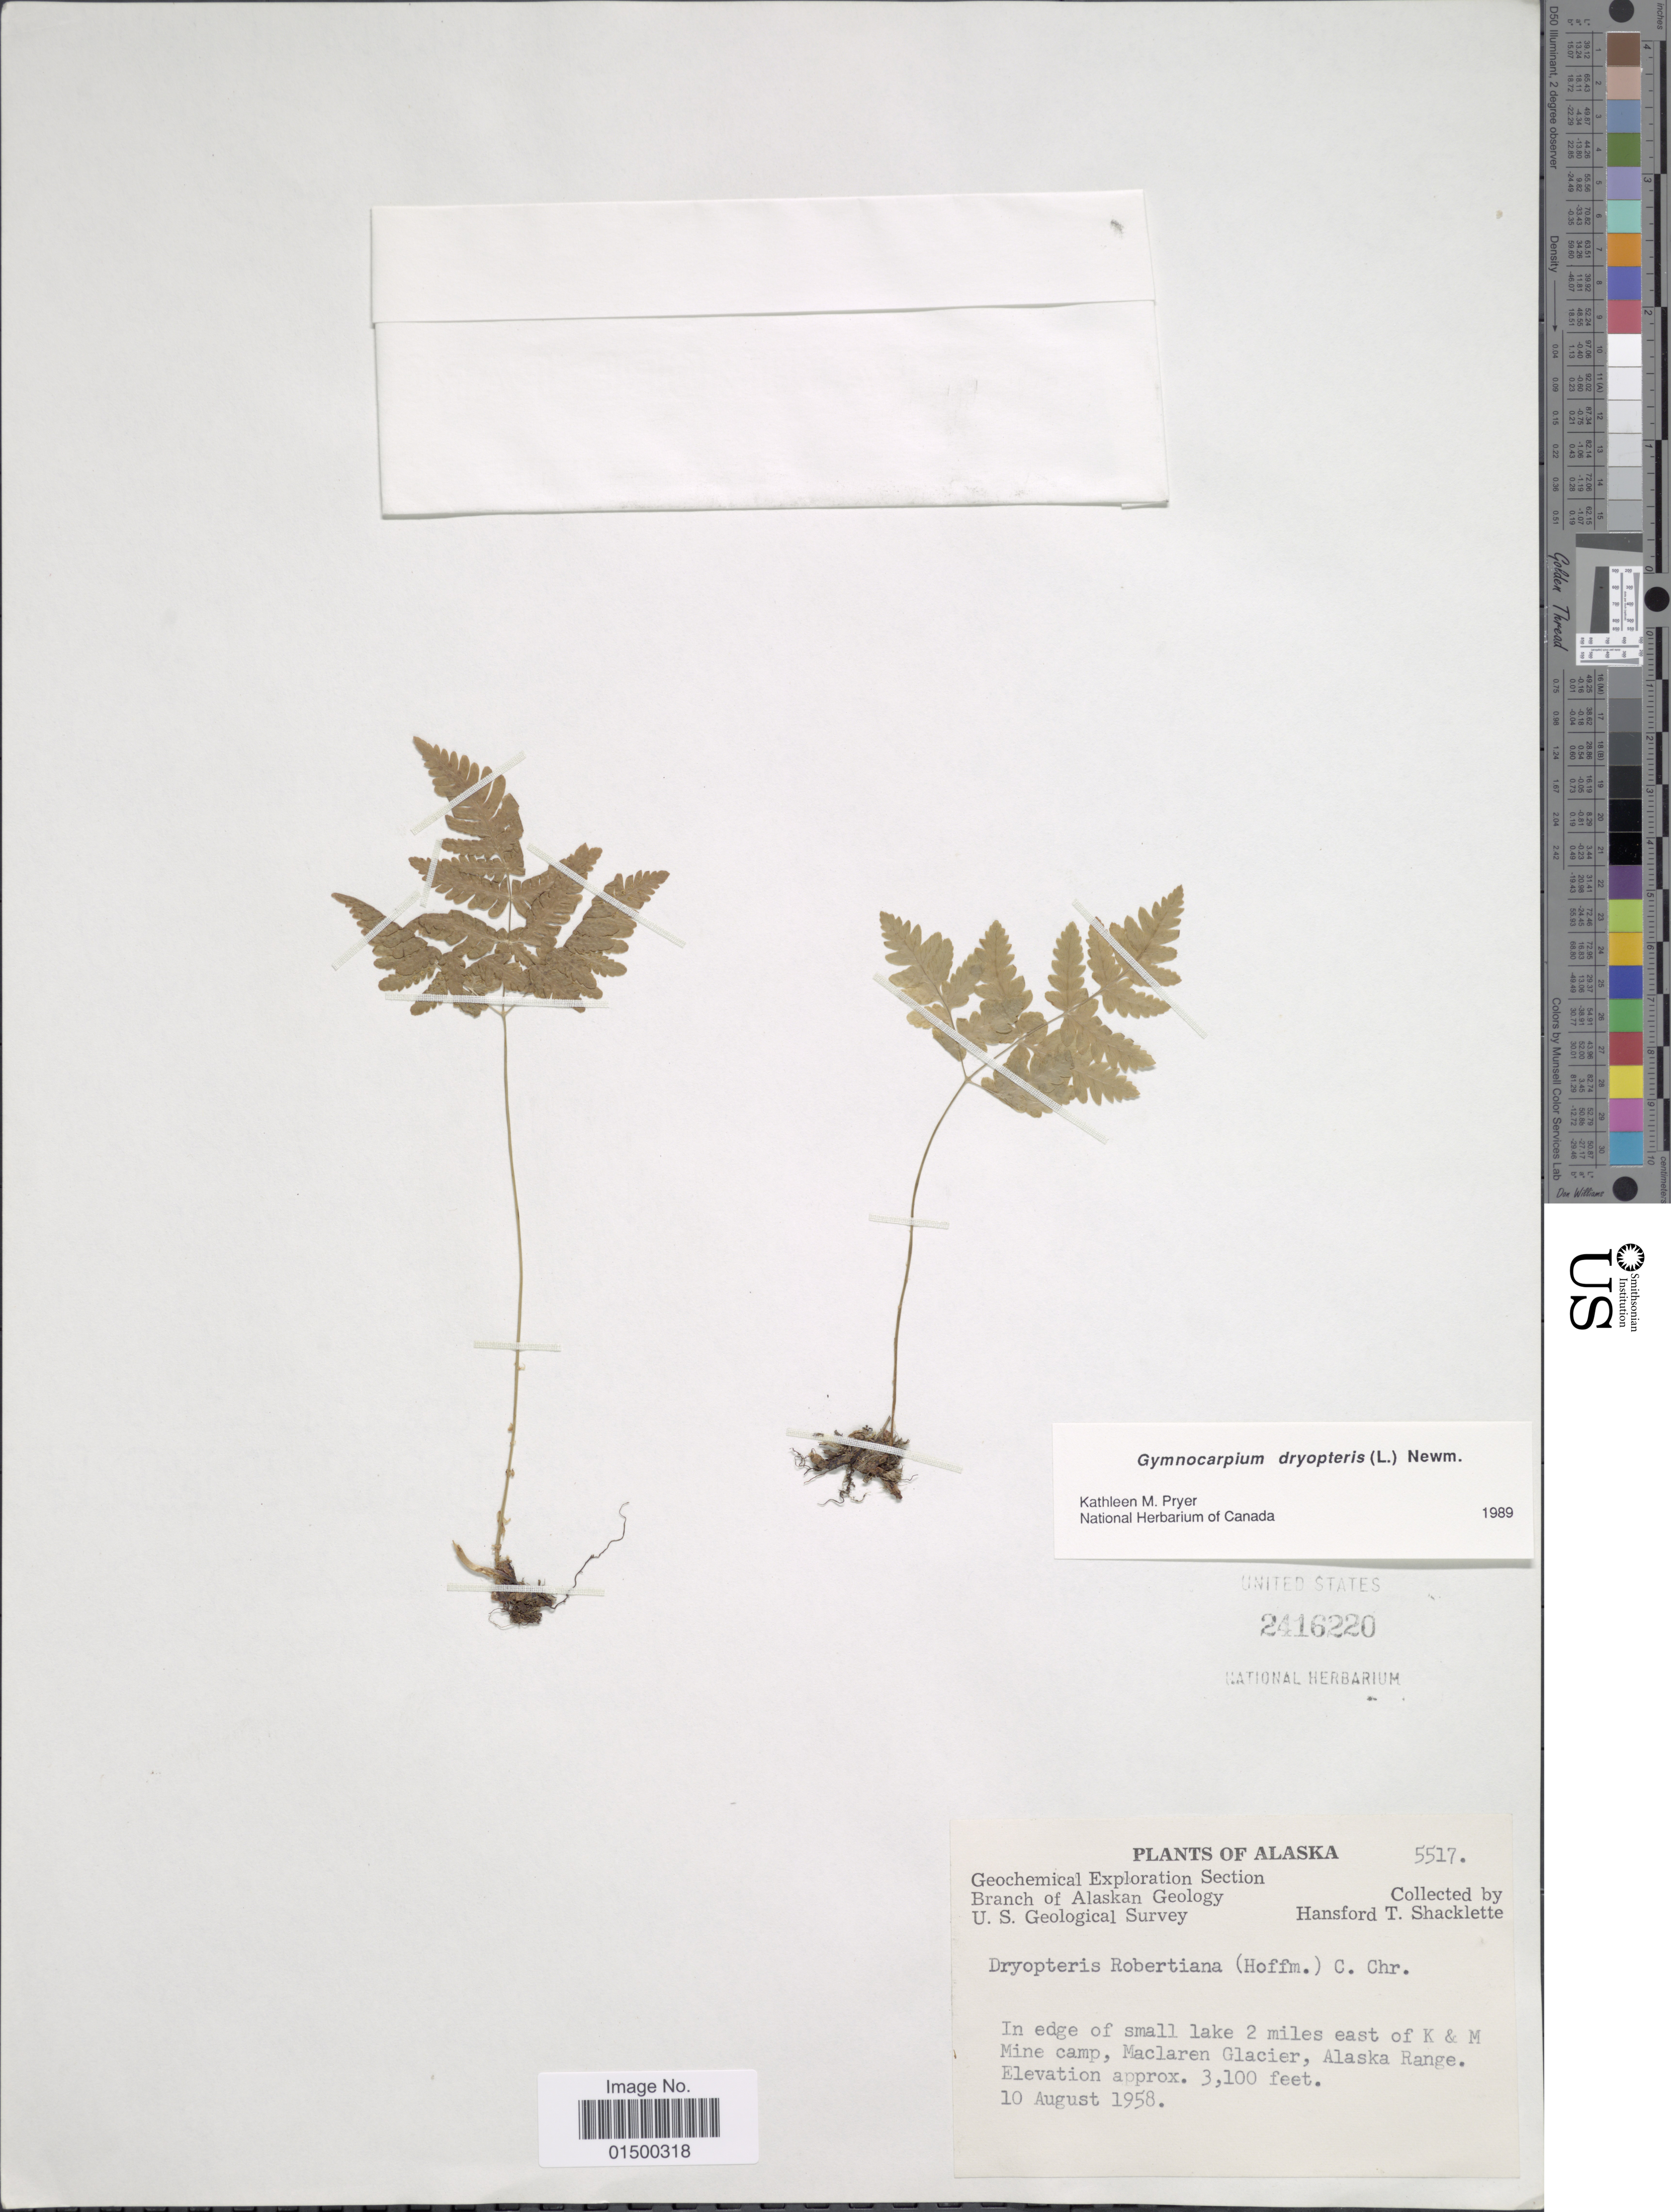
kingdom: Plantae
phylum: Tracheophyta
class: Polypodiopsida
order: Polypodiales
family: Cystopteridaceae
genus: Gymnocarpium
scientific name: Gymnocarpium dryopteris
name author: (L.) Newman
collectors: H. Shacklette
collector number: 5517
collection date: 1958-08-10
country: United States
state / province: Alaska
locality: In edge of small lake 2 miles east of K & M, Mine camp, Maclaren Glacier, Alaska Range.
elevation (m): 945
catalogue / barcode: US 2416220